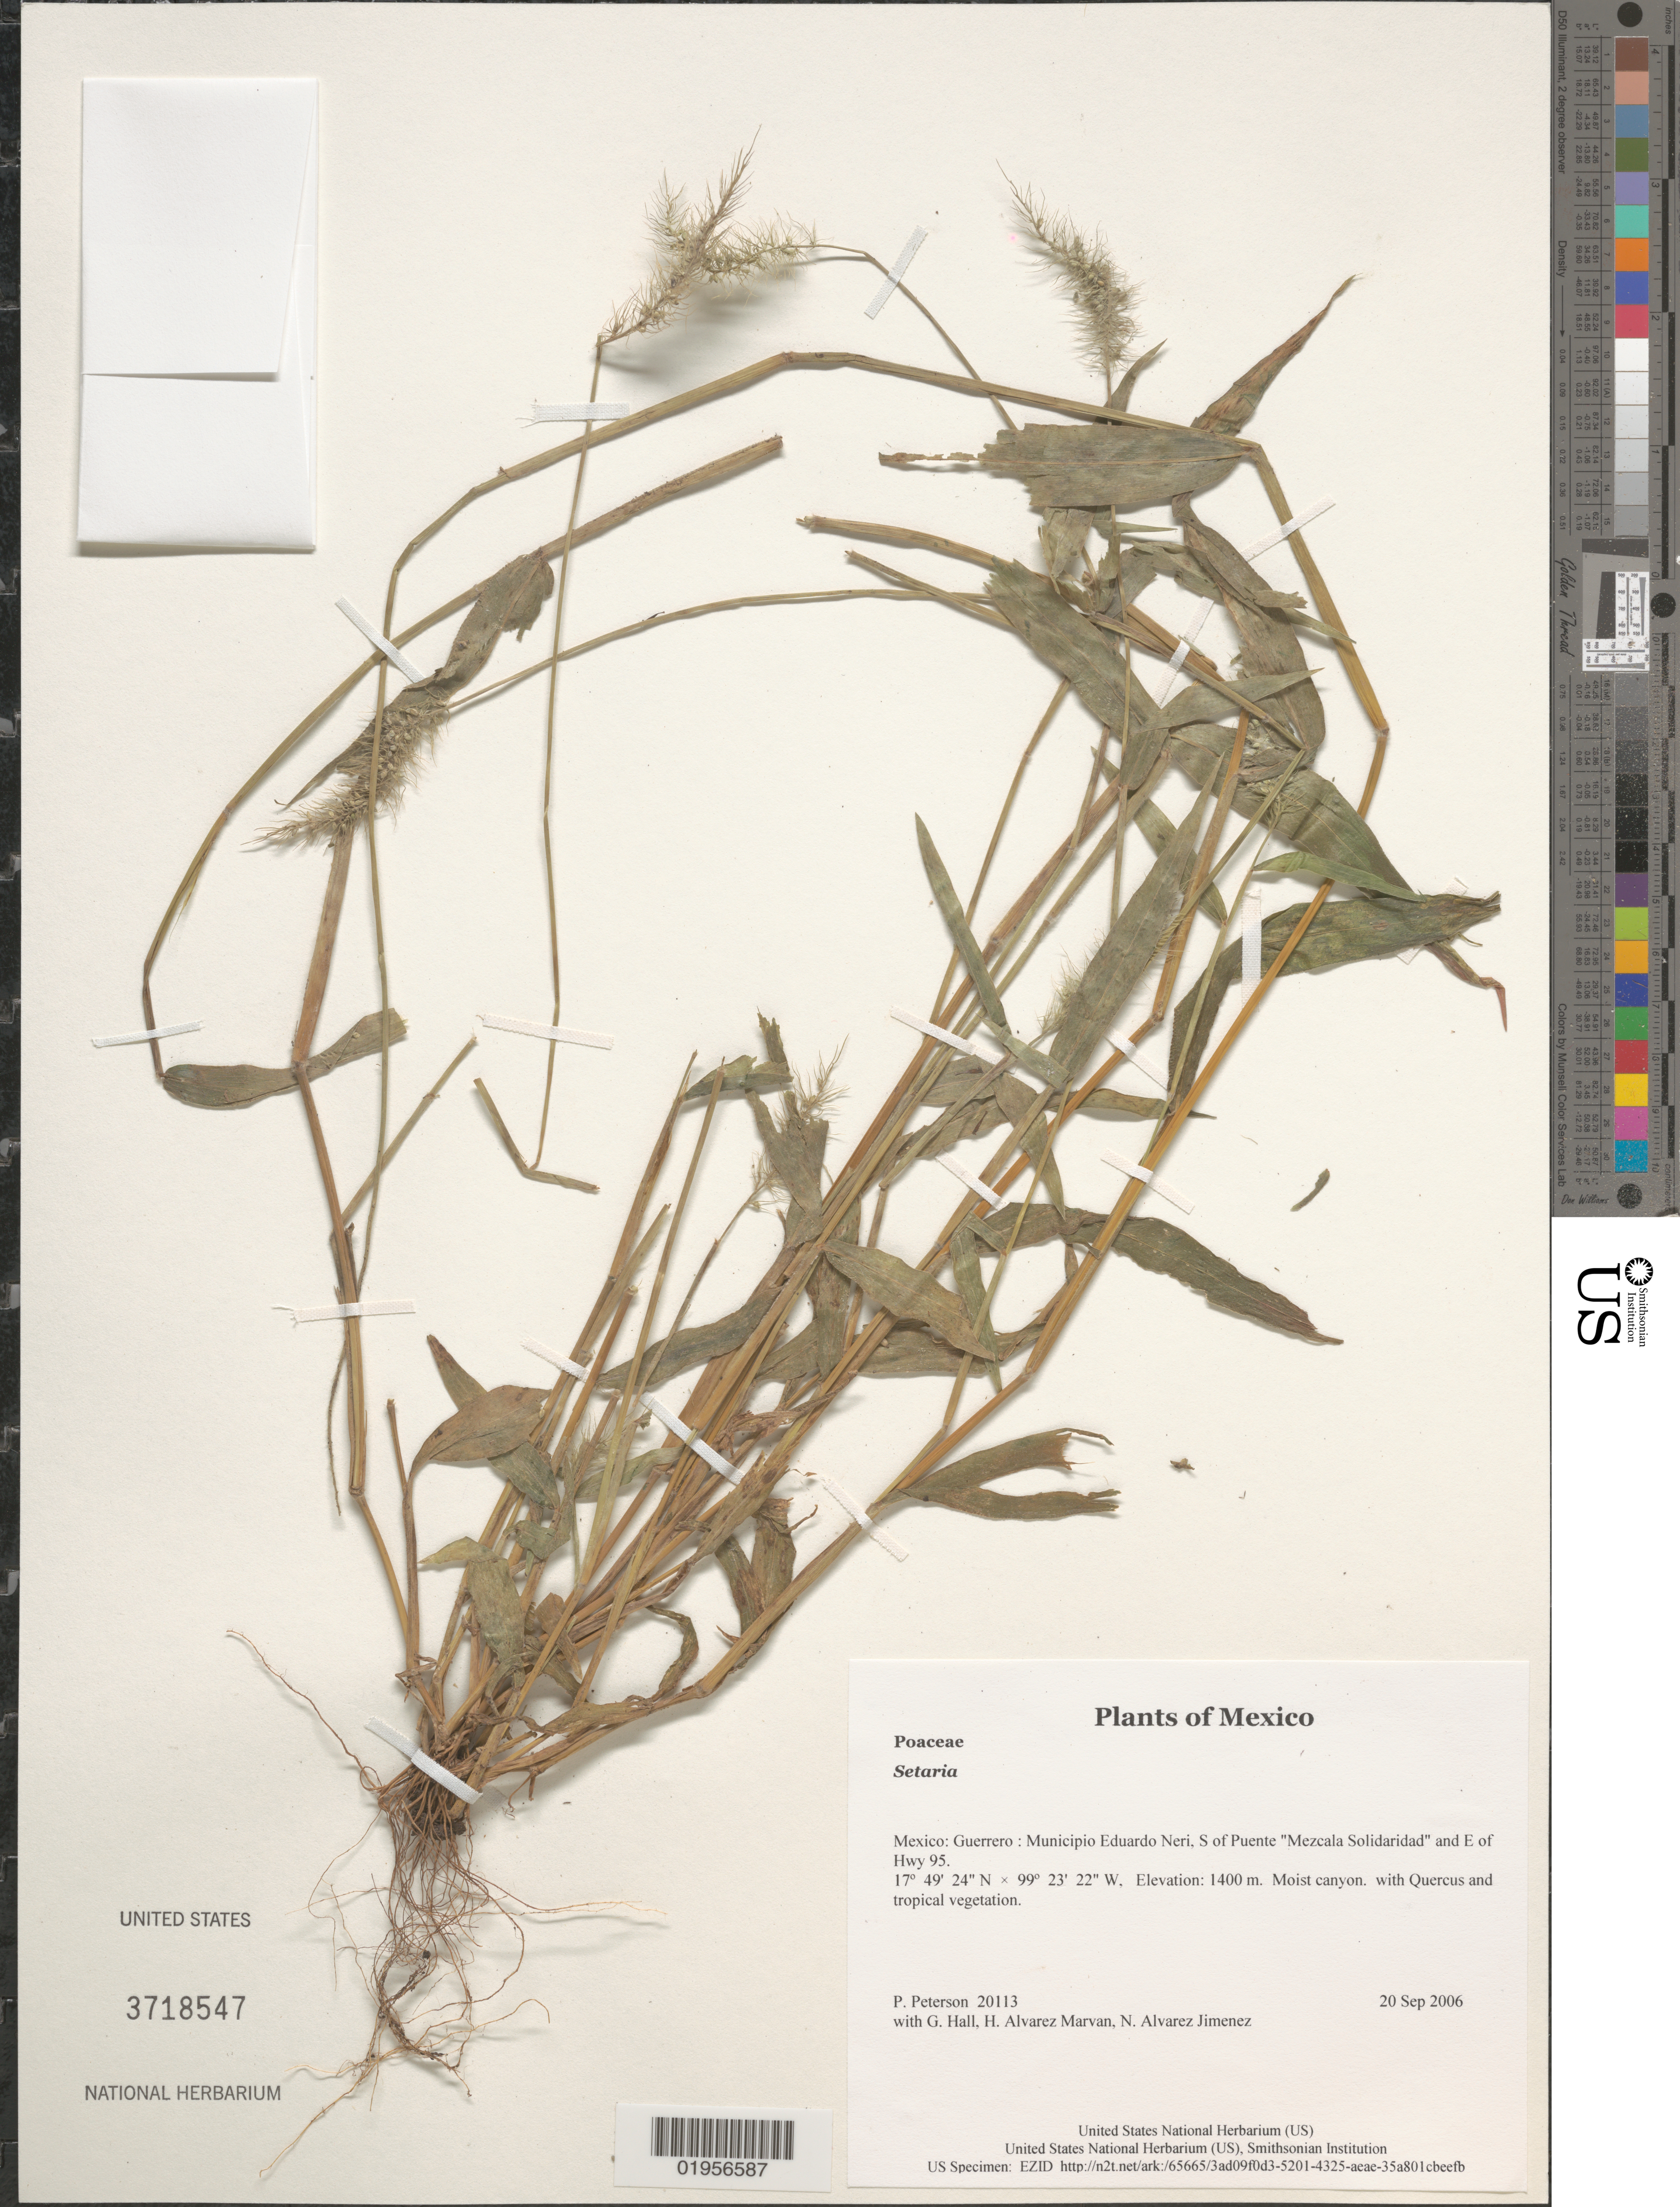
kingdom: Plantae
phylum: Tracheophyta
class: Liliopsida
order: Poales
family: Poaceae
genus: Setaria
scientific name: Setaria sp.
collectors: P. M. Peterson, G. Hall, H. Alvarez Marvan & N. Alvarez Jimenez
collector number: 20113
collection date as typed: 20 Sep 2006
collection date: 2006-09-20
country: Mexico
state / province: Guerrero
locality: Municipio Eduardo Neri, S of Puente "Mezcala Solidaridad" and E of Hwy 95.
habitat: Moist canyon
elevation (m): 1400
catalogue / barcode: US 3718547